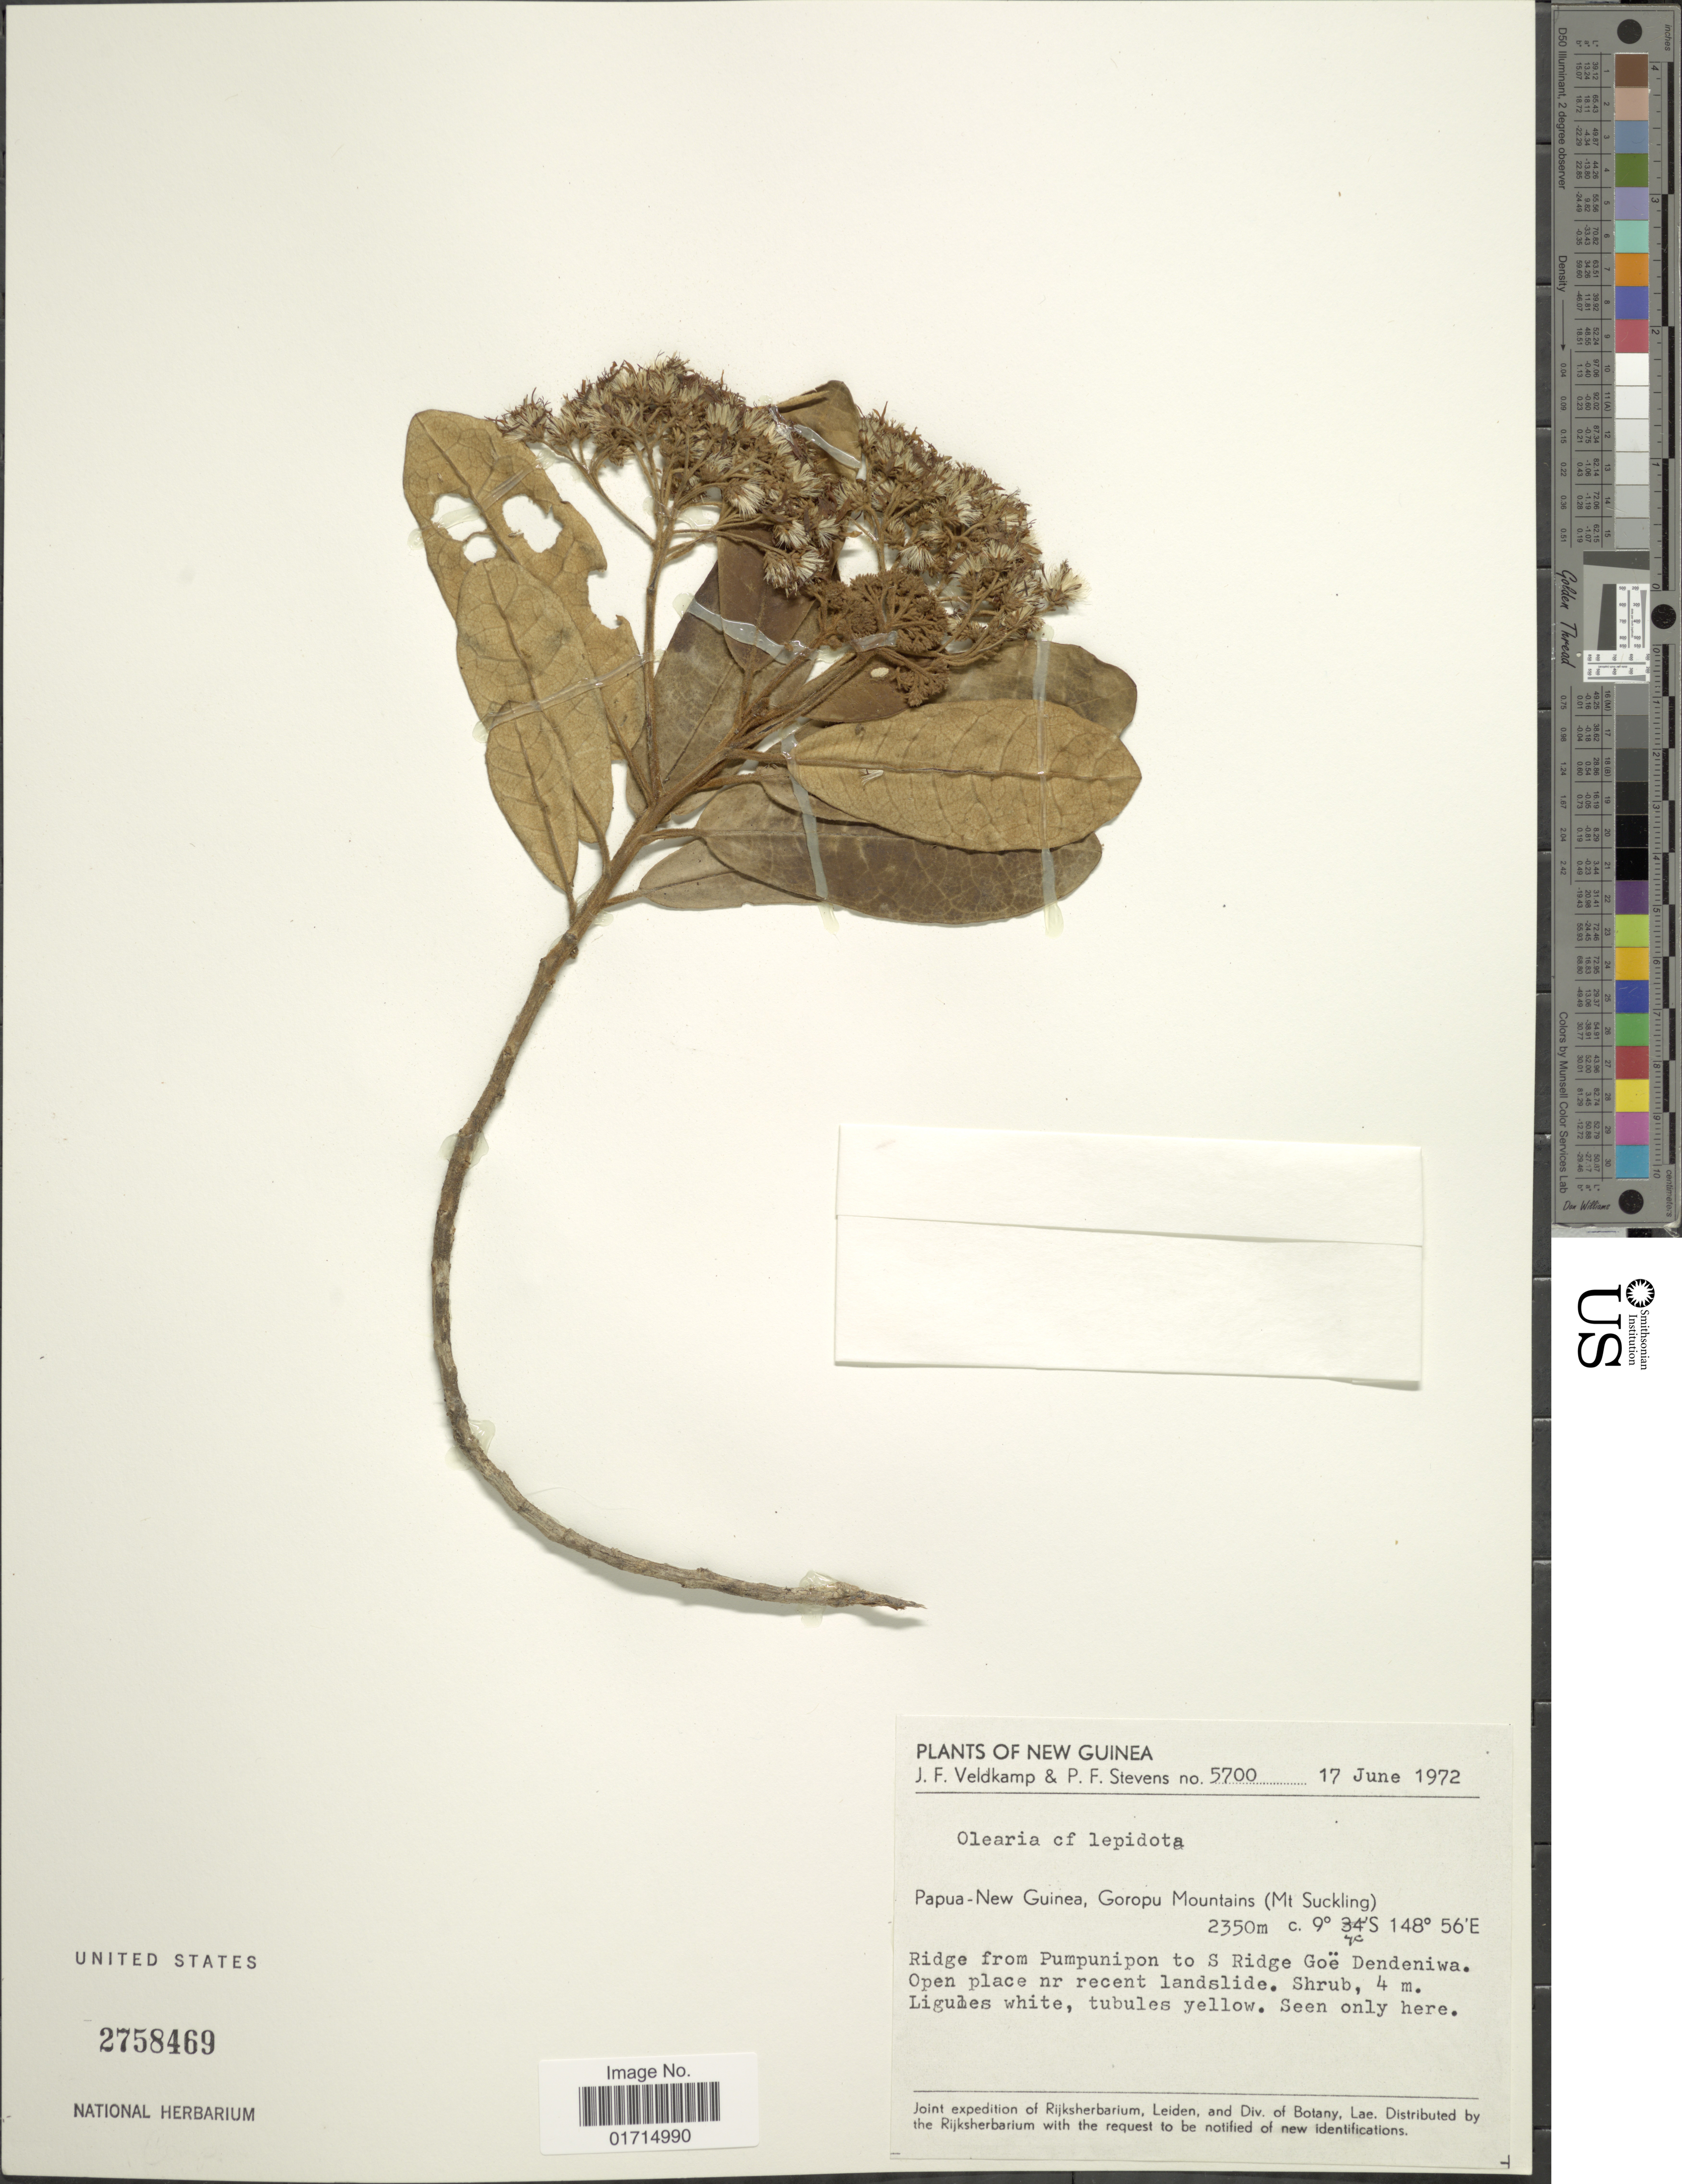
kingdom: Plantae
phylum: Tracheophyta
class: Magnoliopsida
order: Asterales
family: Asteraceae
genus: Olearia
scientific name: Olearia lepidota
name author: Mattf.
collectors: J. F. Veldkamp & P. F. Stevens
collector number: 5700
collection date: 1972-06-17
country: Papua New Guinea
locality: Papua-New Guinea, Goropu Mountains (Mt Suckling). Ridge from Pumpinipon to S Ridge Goe Dendeniwa. Open place nr recent lanslide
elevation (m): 2350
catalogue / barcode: US 2758469